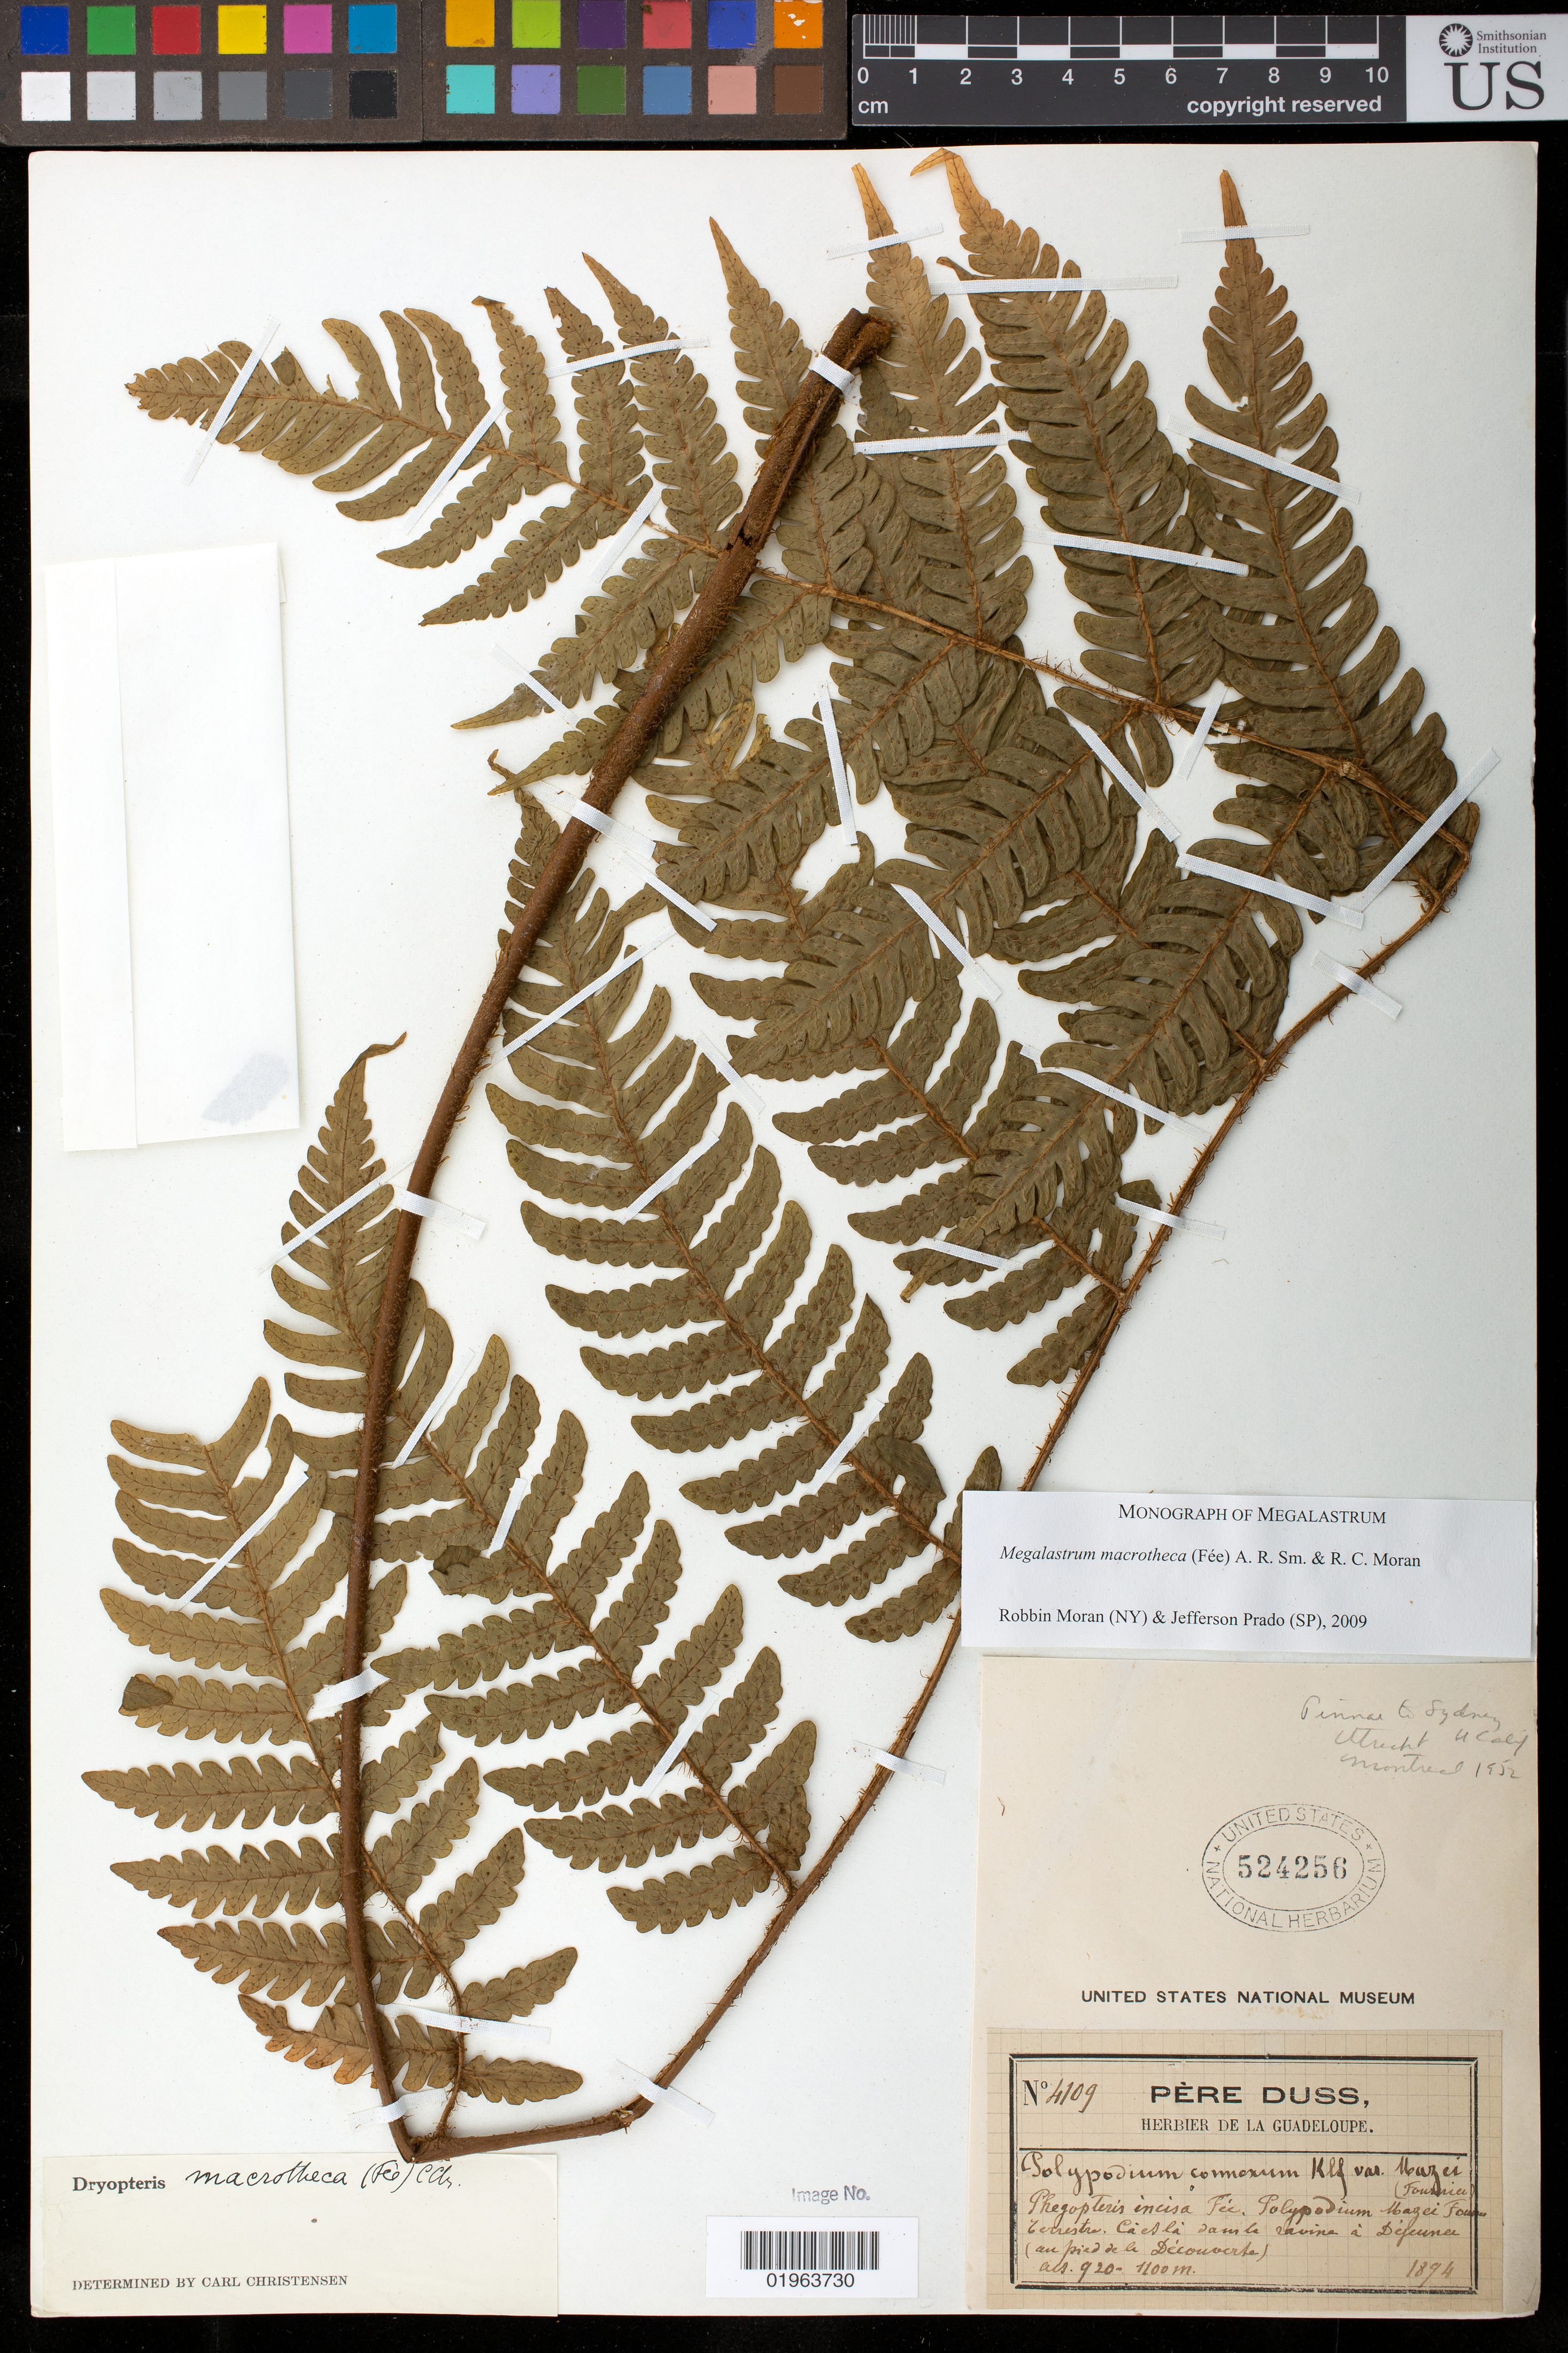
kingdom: Plantae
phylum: Tracheophyta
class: Polypodiopsida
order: Polypodiales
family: Dryopteridaceae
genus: Megalastrum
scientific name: Megalastrum macrotheca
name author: (Fée) A.R. Sm. & R.C. Moran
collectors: Père Duss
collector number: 4109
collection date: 1894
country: Guadeloupe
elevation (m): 920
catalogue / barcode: US 524256